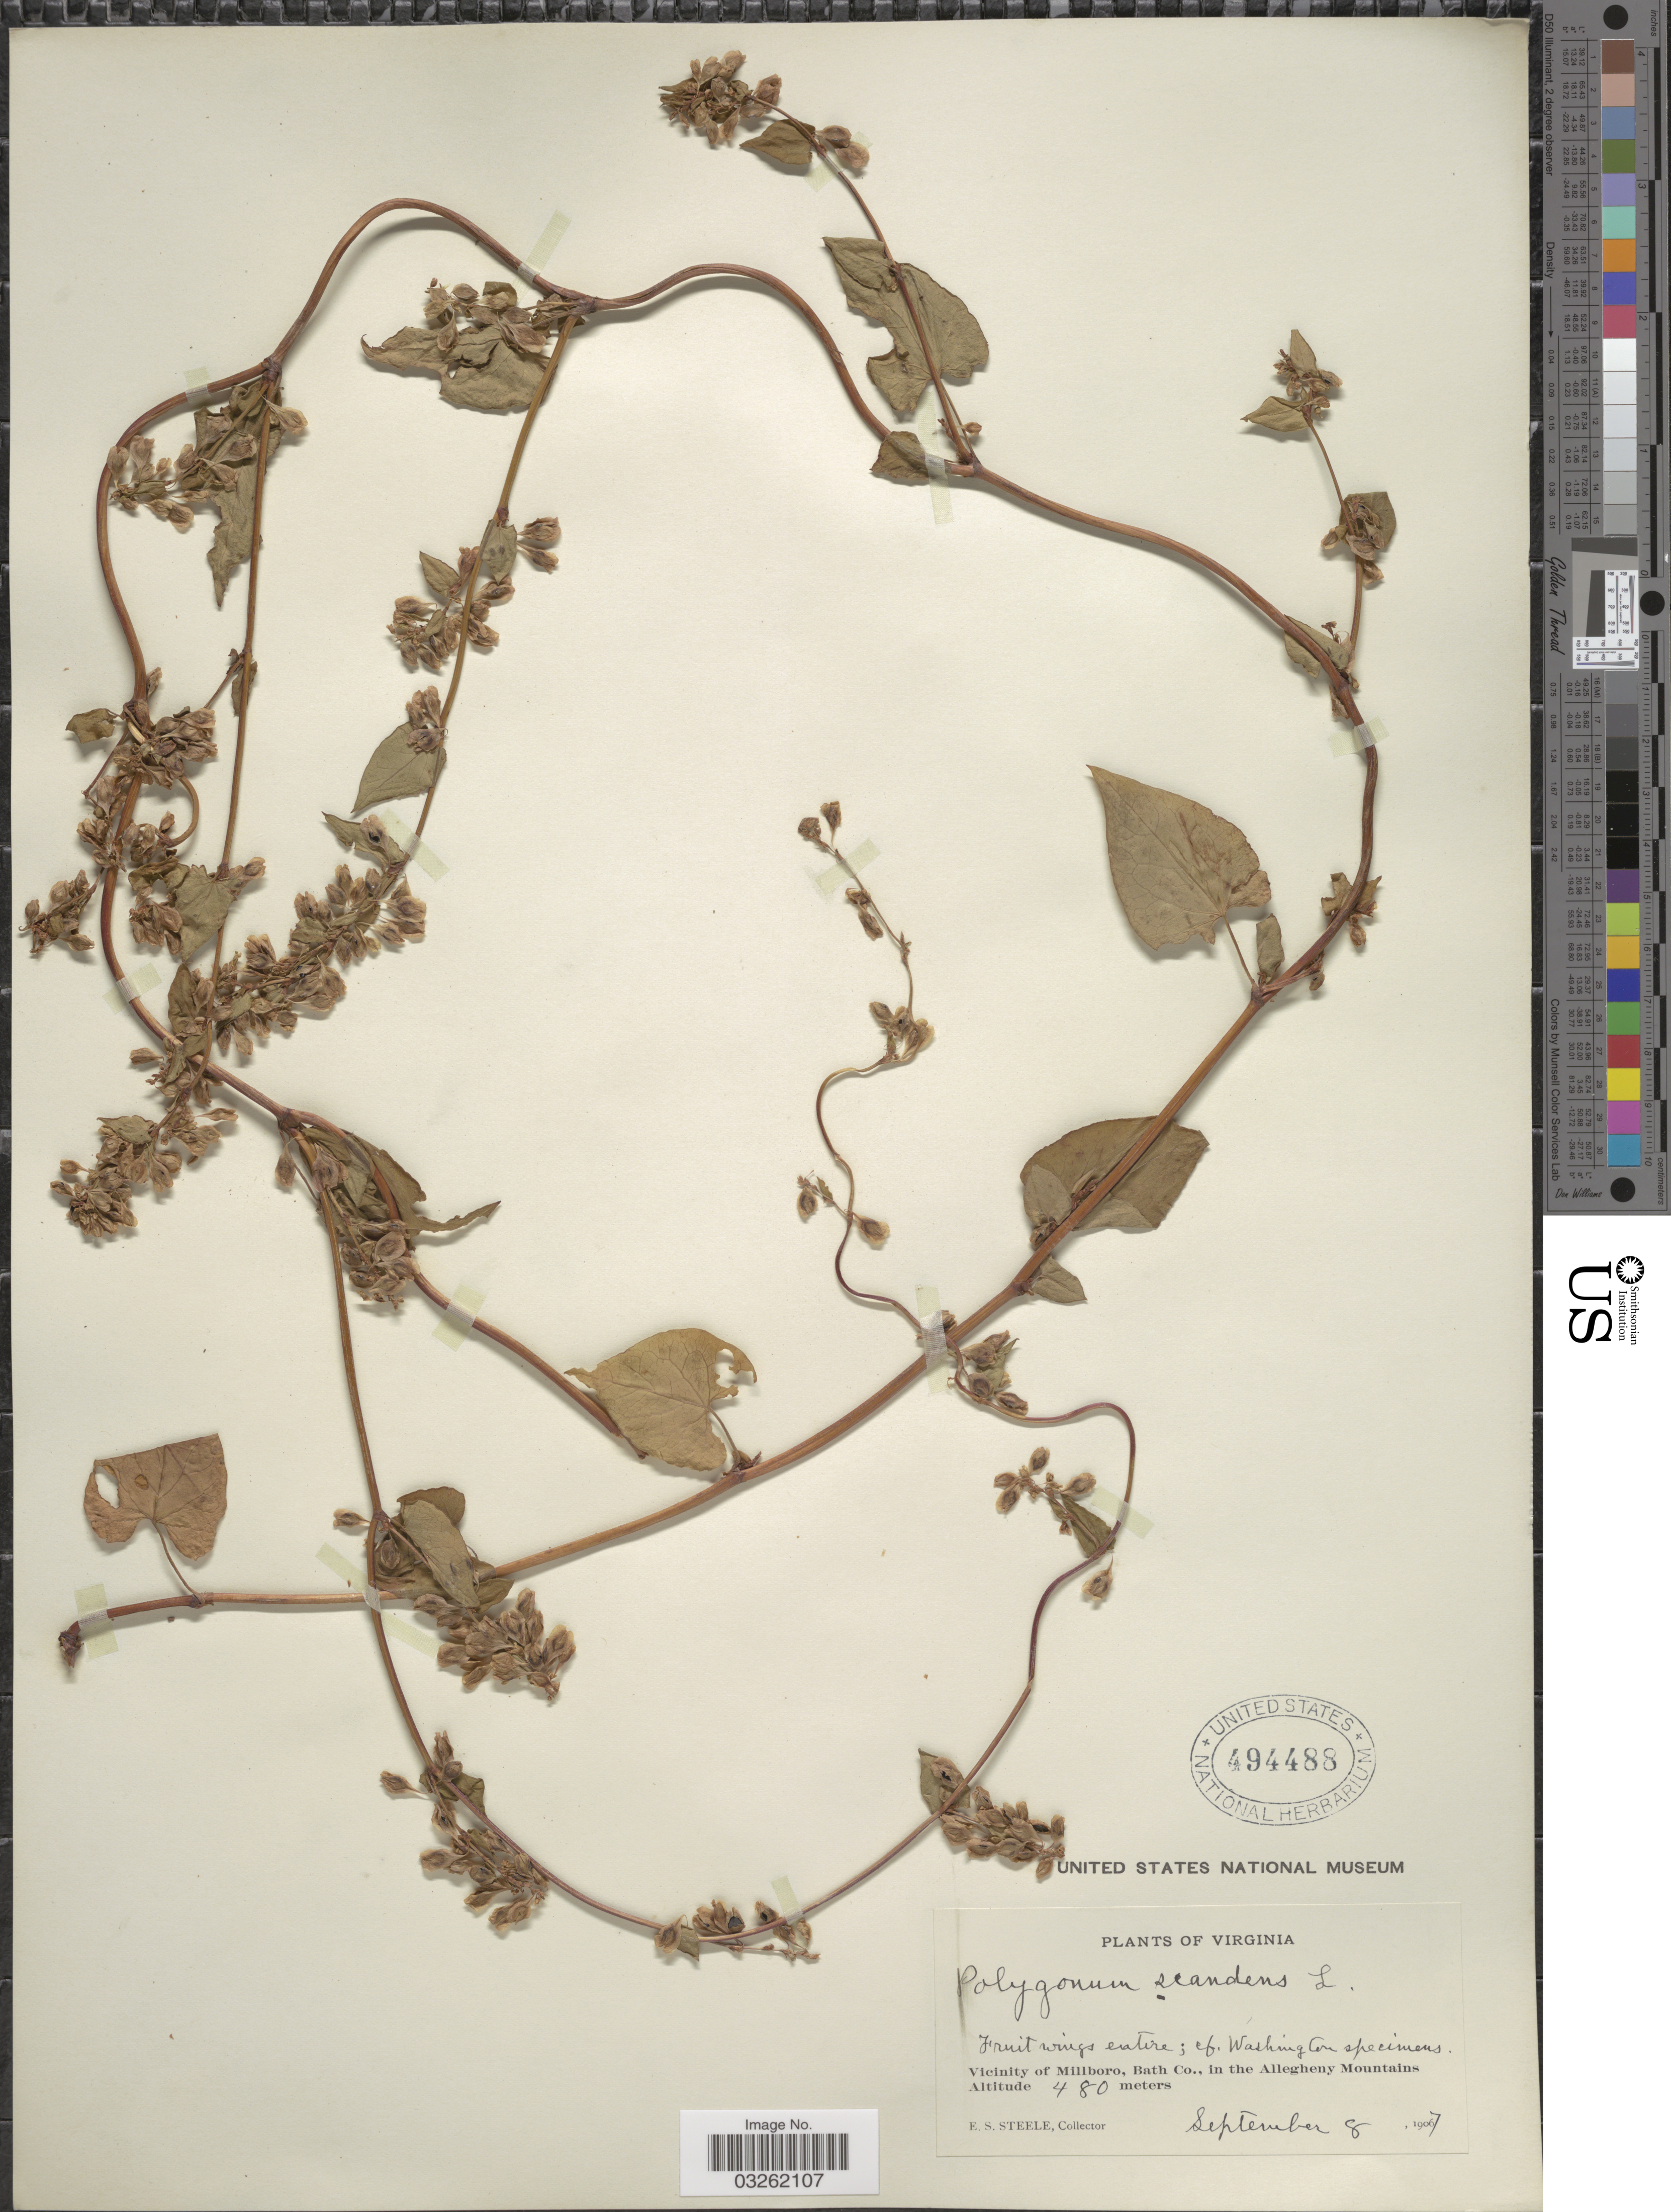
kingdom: Plantae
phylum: Tracheophyta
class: Magnoliopsida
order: Caryophyllales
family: Polygonaceae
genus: Fallopia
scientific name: Fallopia scandens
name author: (L.) Holub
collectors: E. Steele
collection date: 1907-09-08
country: United States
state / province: Virginia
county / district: Bath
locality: Vicinity of Millboro, Bath Co., in the Allegheny Mountains.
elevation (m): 480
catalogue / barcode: US 494488